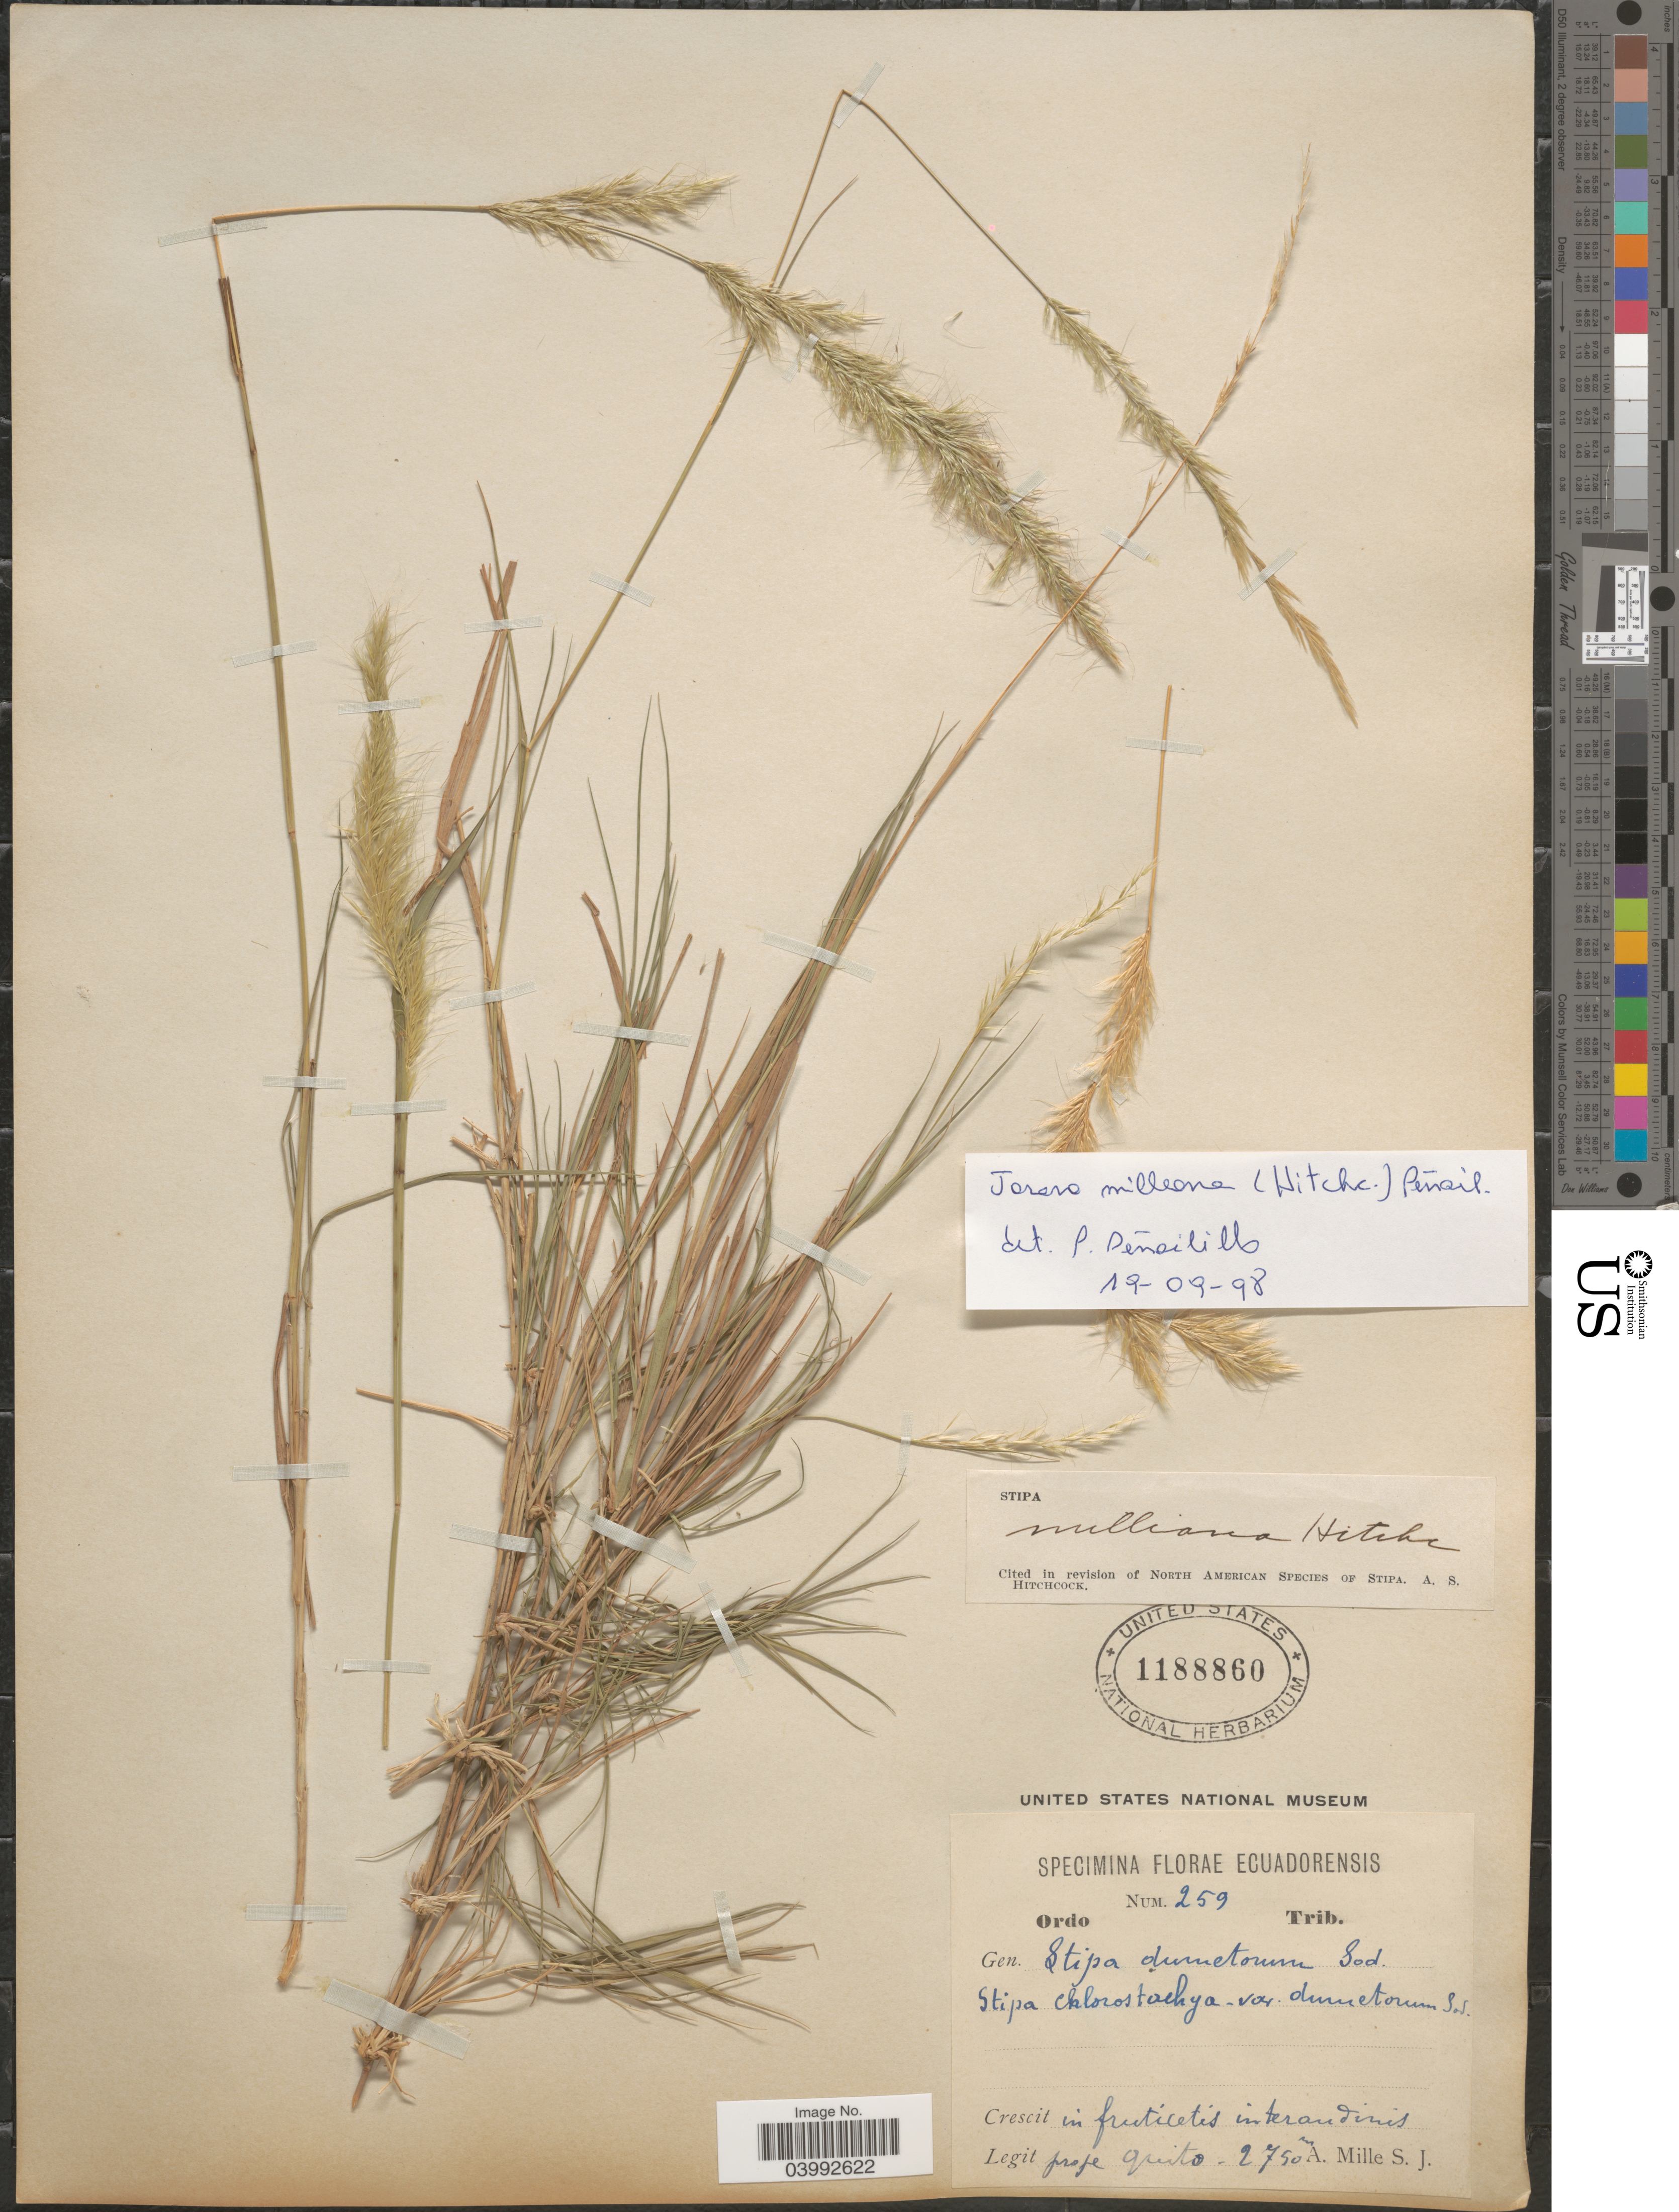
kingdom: Plantae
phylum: Tracheophyta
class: Liliopsida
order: Poales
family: Poaceae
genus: Jarava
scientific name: Jarava milleana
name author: (Hitchc.) Peñail.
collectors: A. Mille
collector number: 259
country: Ecuador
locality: Prope Quito.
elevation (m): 2750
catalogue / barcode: US 1188860